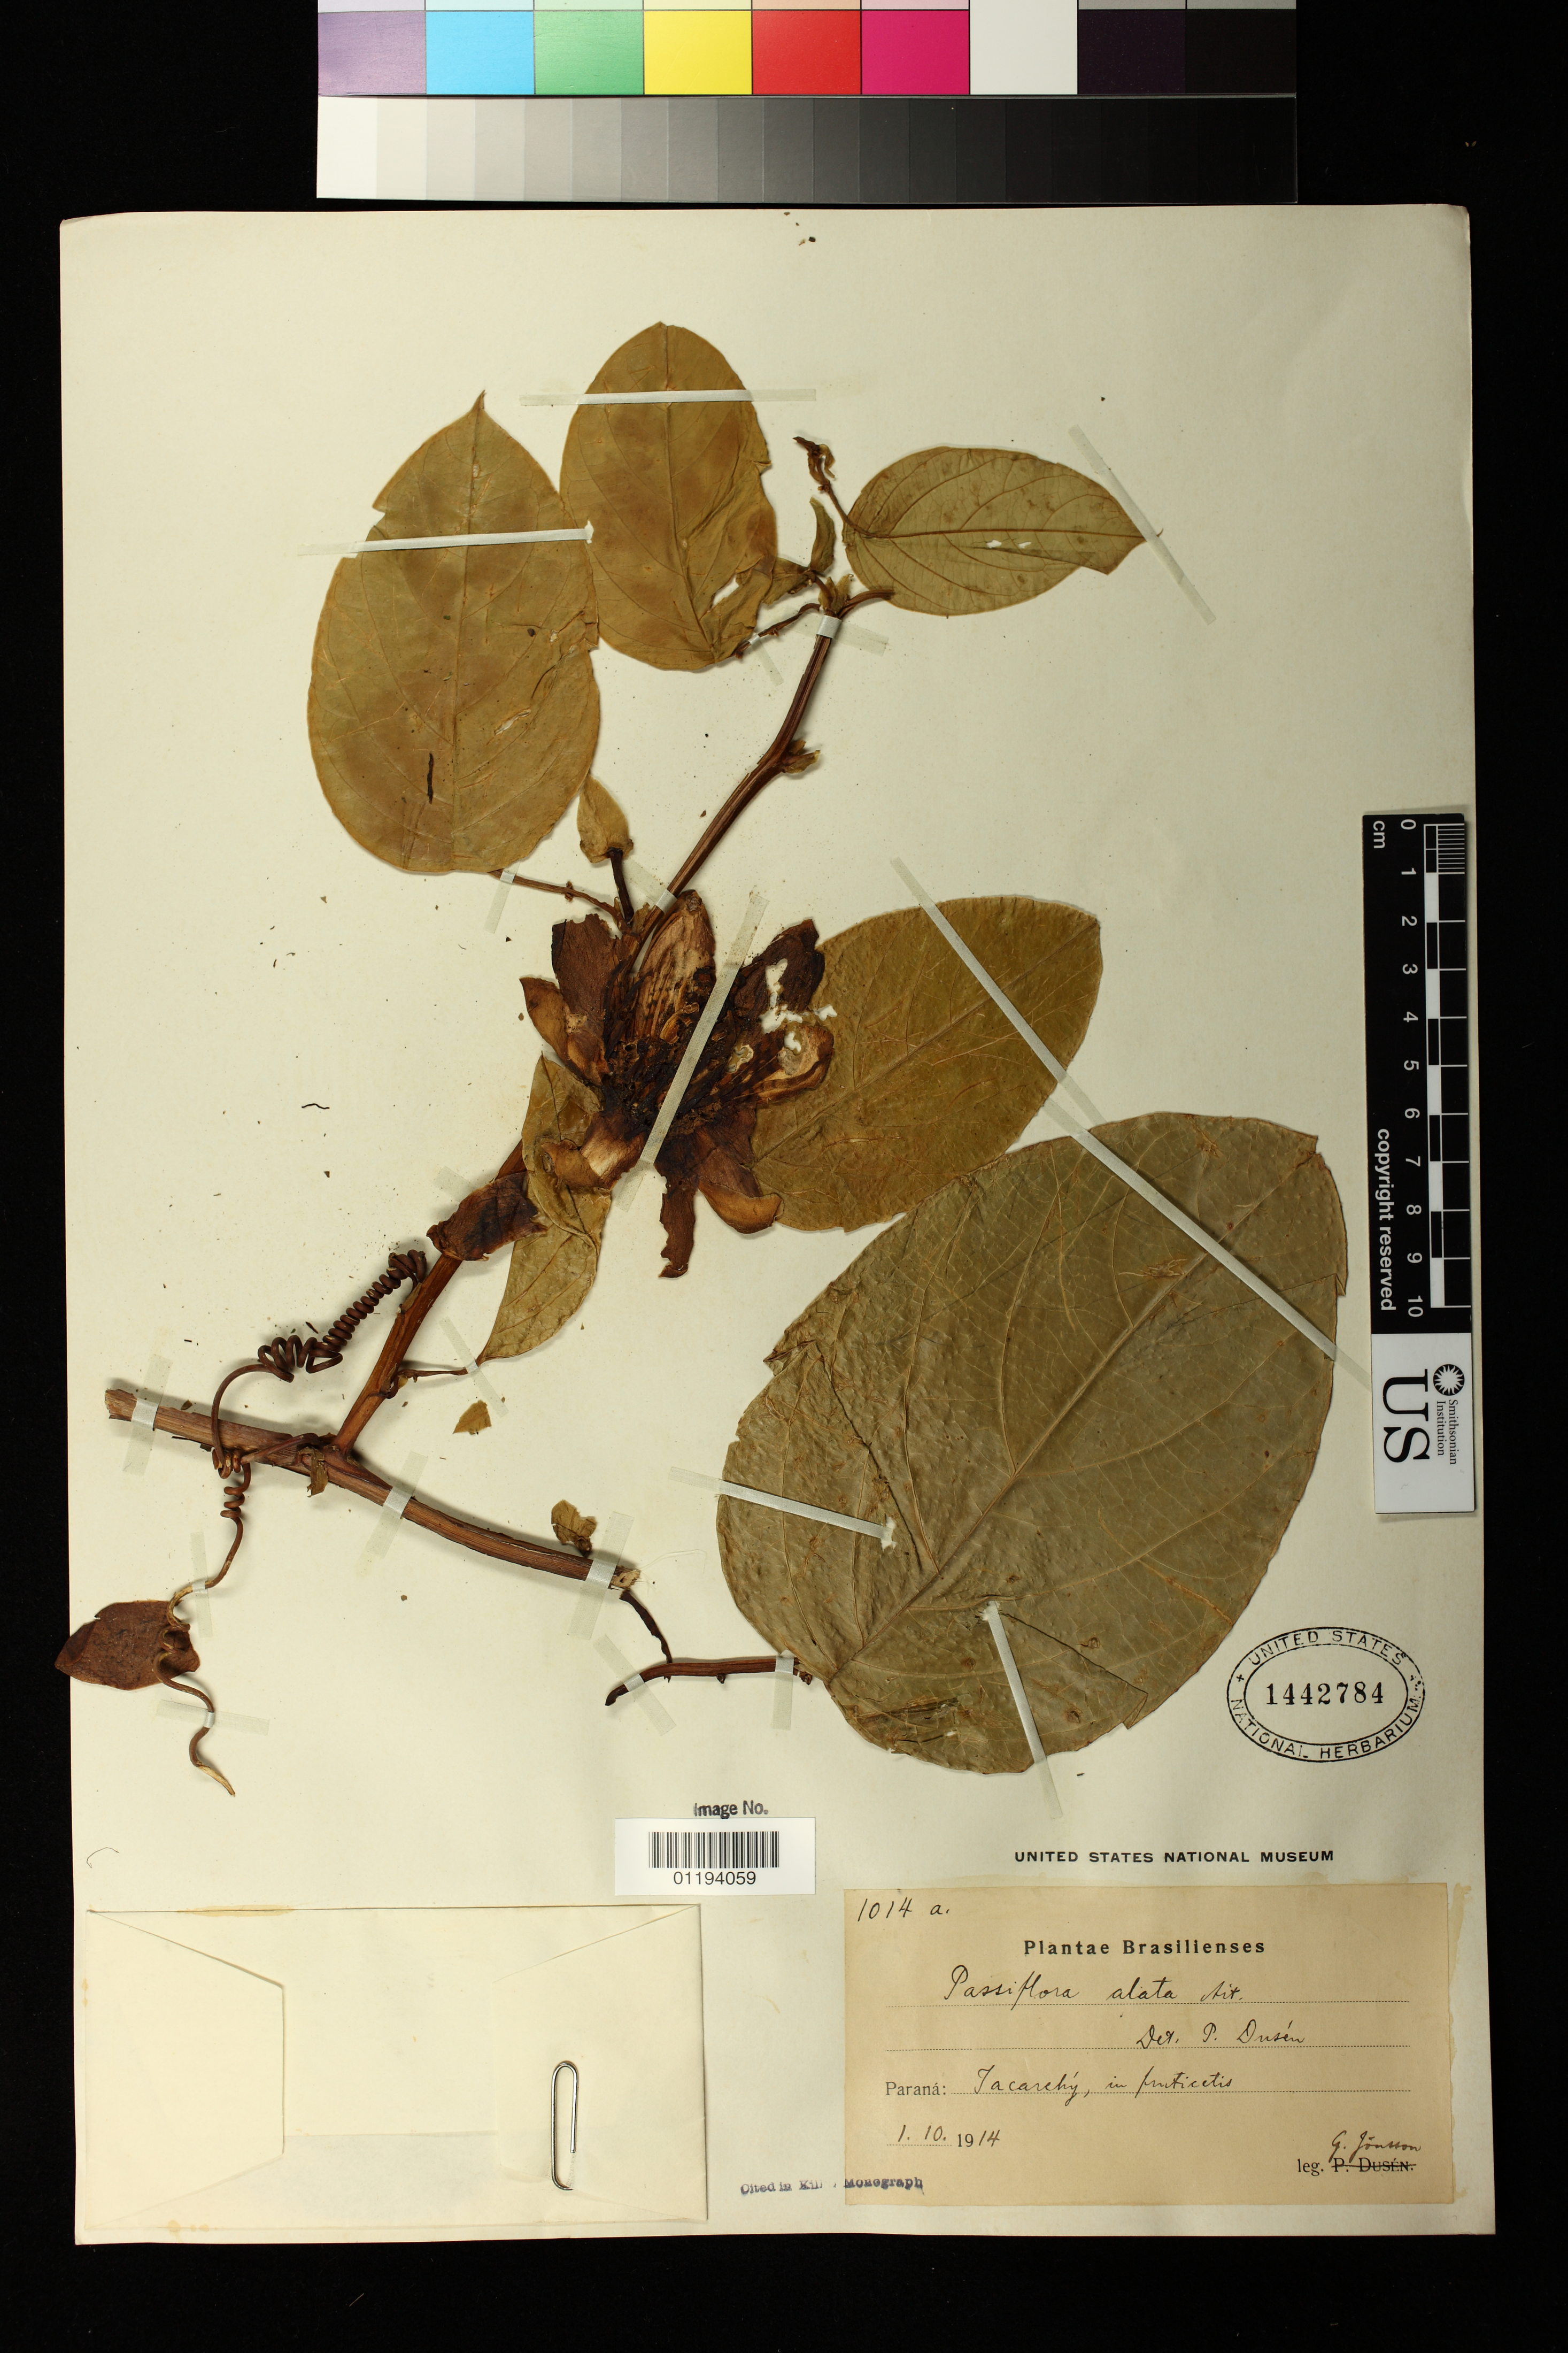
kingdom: Plantae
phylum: Tracheophyta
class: Magnoliopsida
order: Malpighiales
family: Passifloraceae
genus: Passiflora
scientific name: Passiflora alata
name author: Curtis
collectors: G. Jonsson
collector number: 1014a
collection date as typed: Jan 10 1914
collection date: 1914-01-10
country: Brazil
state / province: São Paulo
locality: Jacarehy [Jacarei]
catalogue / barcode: US 1442784